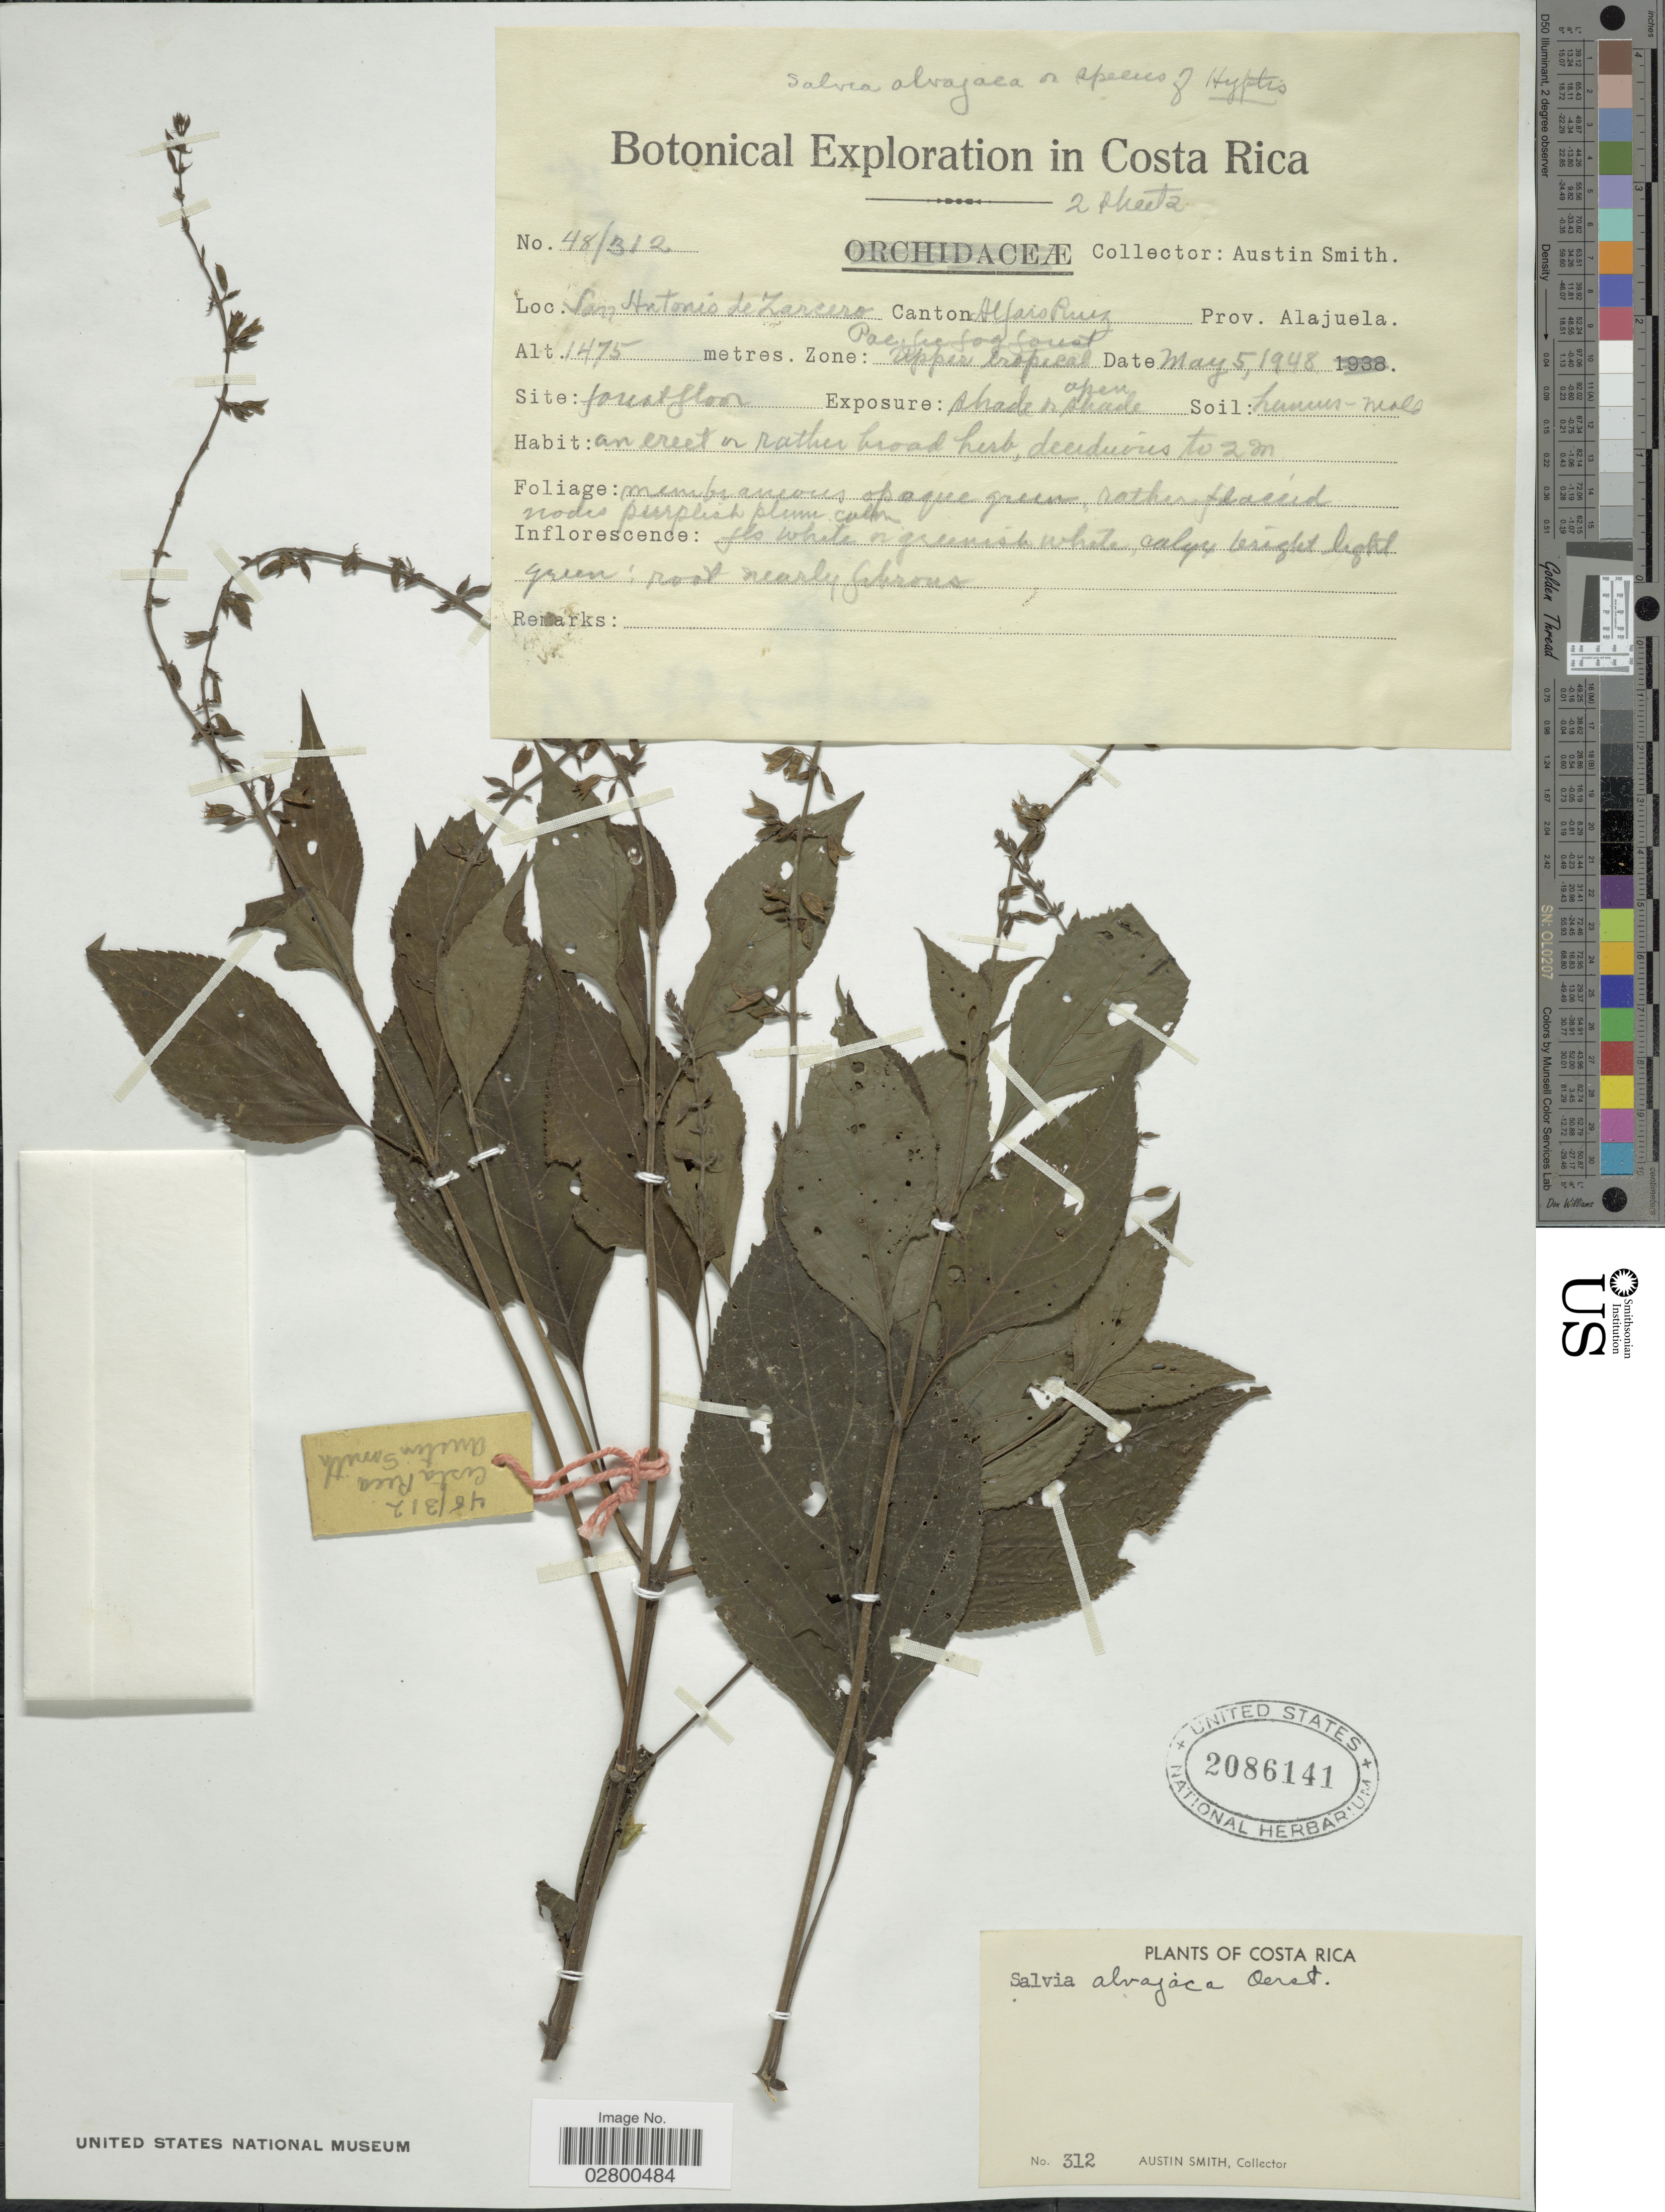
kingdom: Plantae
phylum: Tracheophyta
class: Magnoliopsida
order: Lamiales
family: Lamiaceae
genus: Salvia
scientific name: Salvia alvajaca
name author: Oerst.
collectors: Aust P. Smith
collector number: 312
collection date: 1948-05-05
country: Costa Rica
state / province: Alajuela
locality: San Antonio de Zarcero. Canton Alfaro Ruiz.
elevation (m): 1475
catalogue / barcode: US 2086141